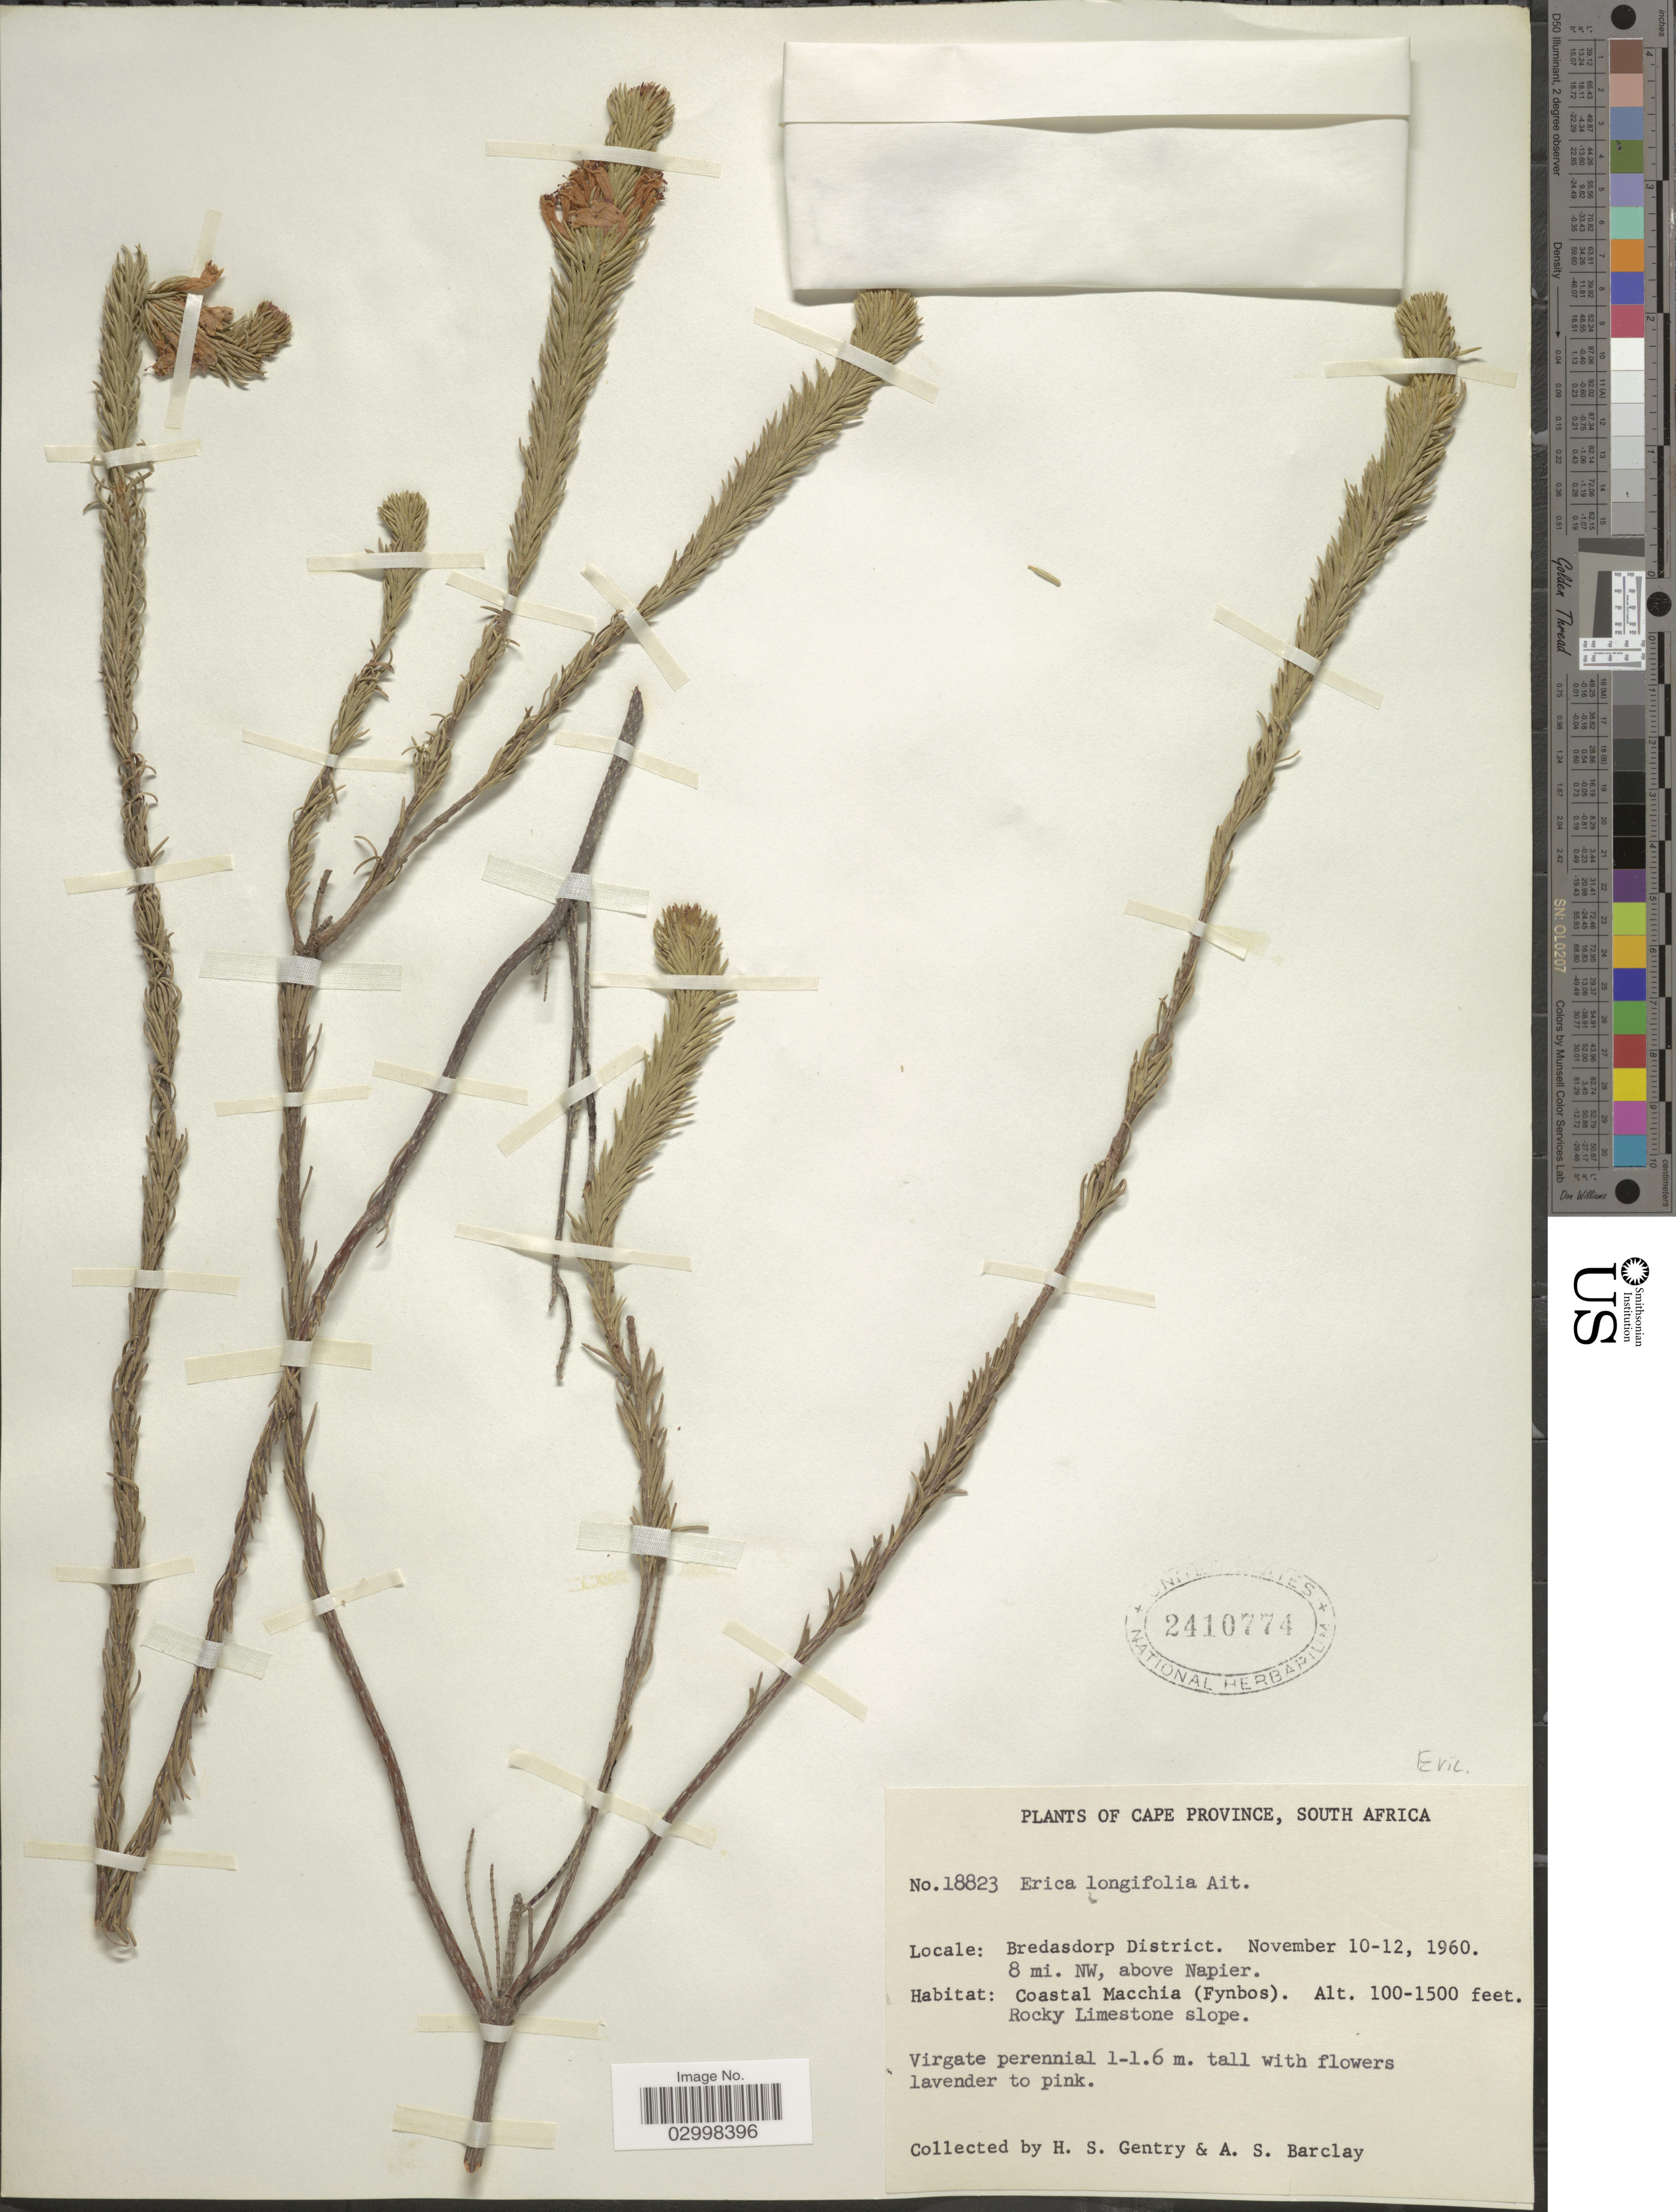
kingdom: Plantae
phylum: Tracheophyta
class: Magnoliopsida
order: Ericales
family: Ericaceae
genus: Erica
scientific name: Erica longifolia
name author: F. A. Bauer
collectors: H. S. Gentry & A. S. Barclay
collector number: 18823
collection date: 1960-11-10/1960-11-12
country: South Africa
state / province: Western Cape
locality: Bredasdorp District. 8 mi. NW, above Napier. Coastal Macchia (Fynbos) Rocky Limestone slope.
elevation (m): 30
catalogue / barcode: US 2410774